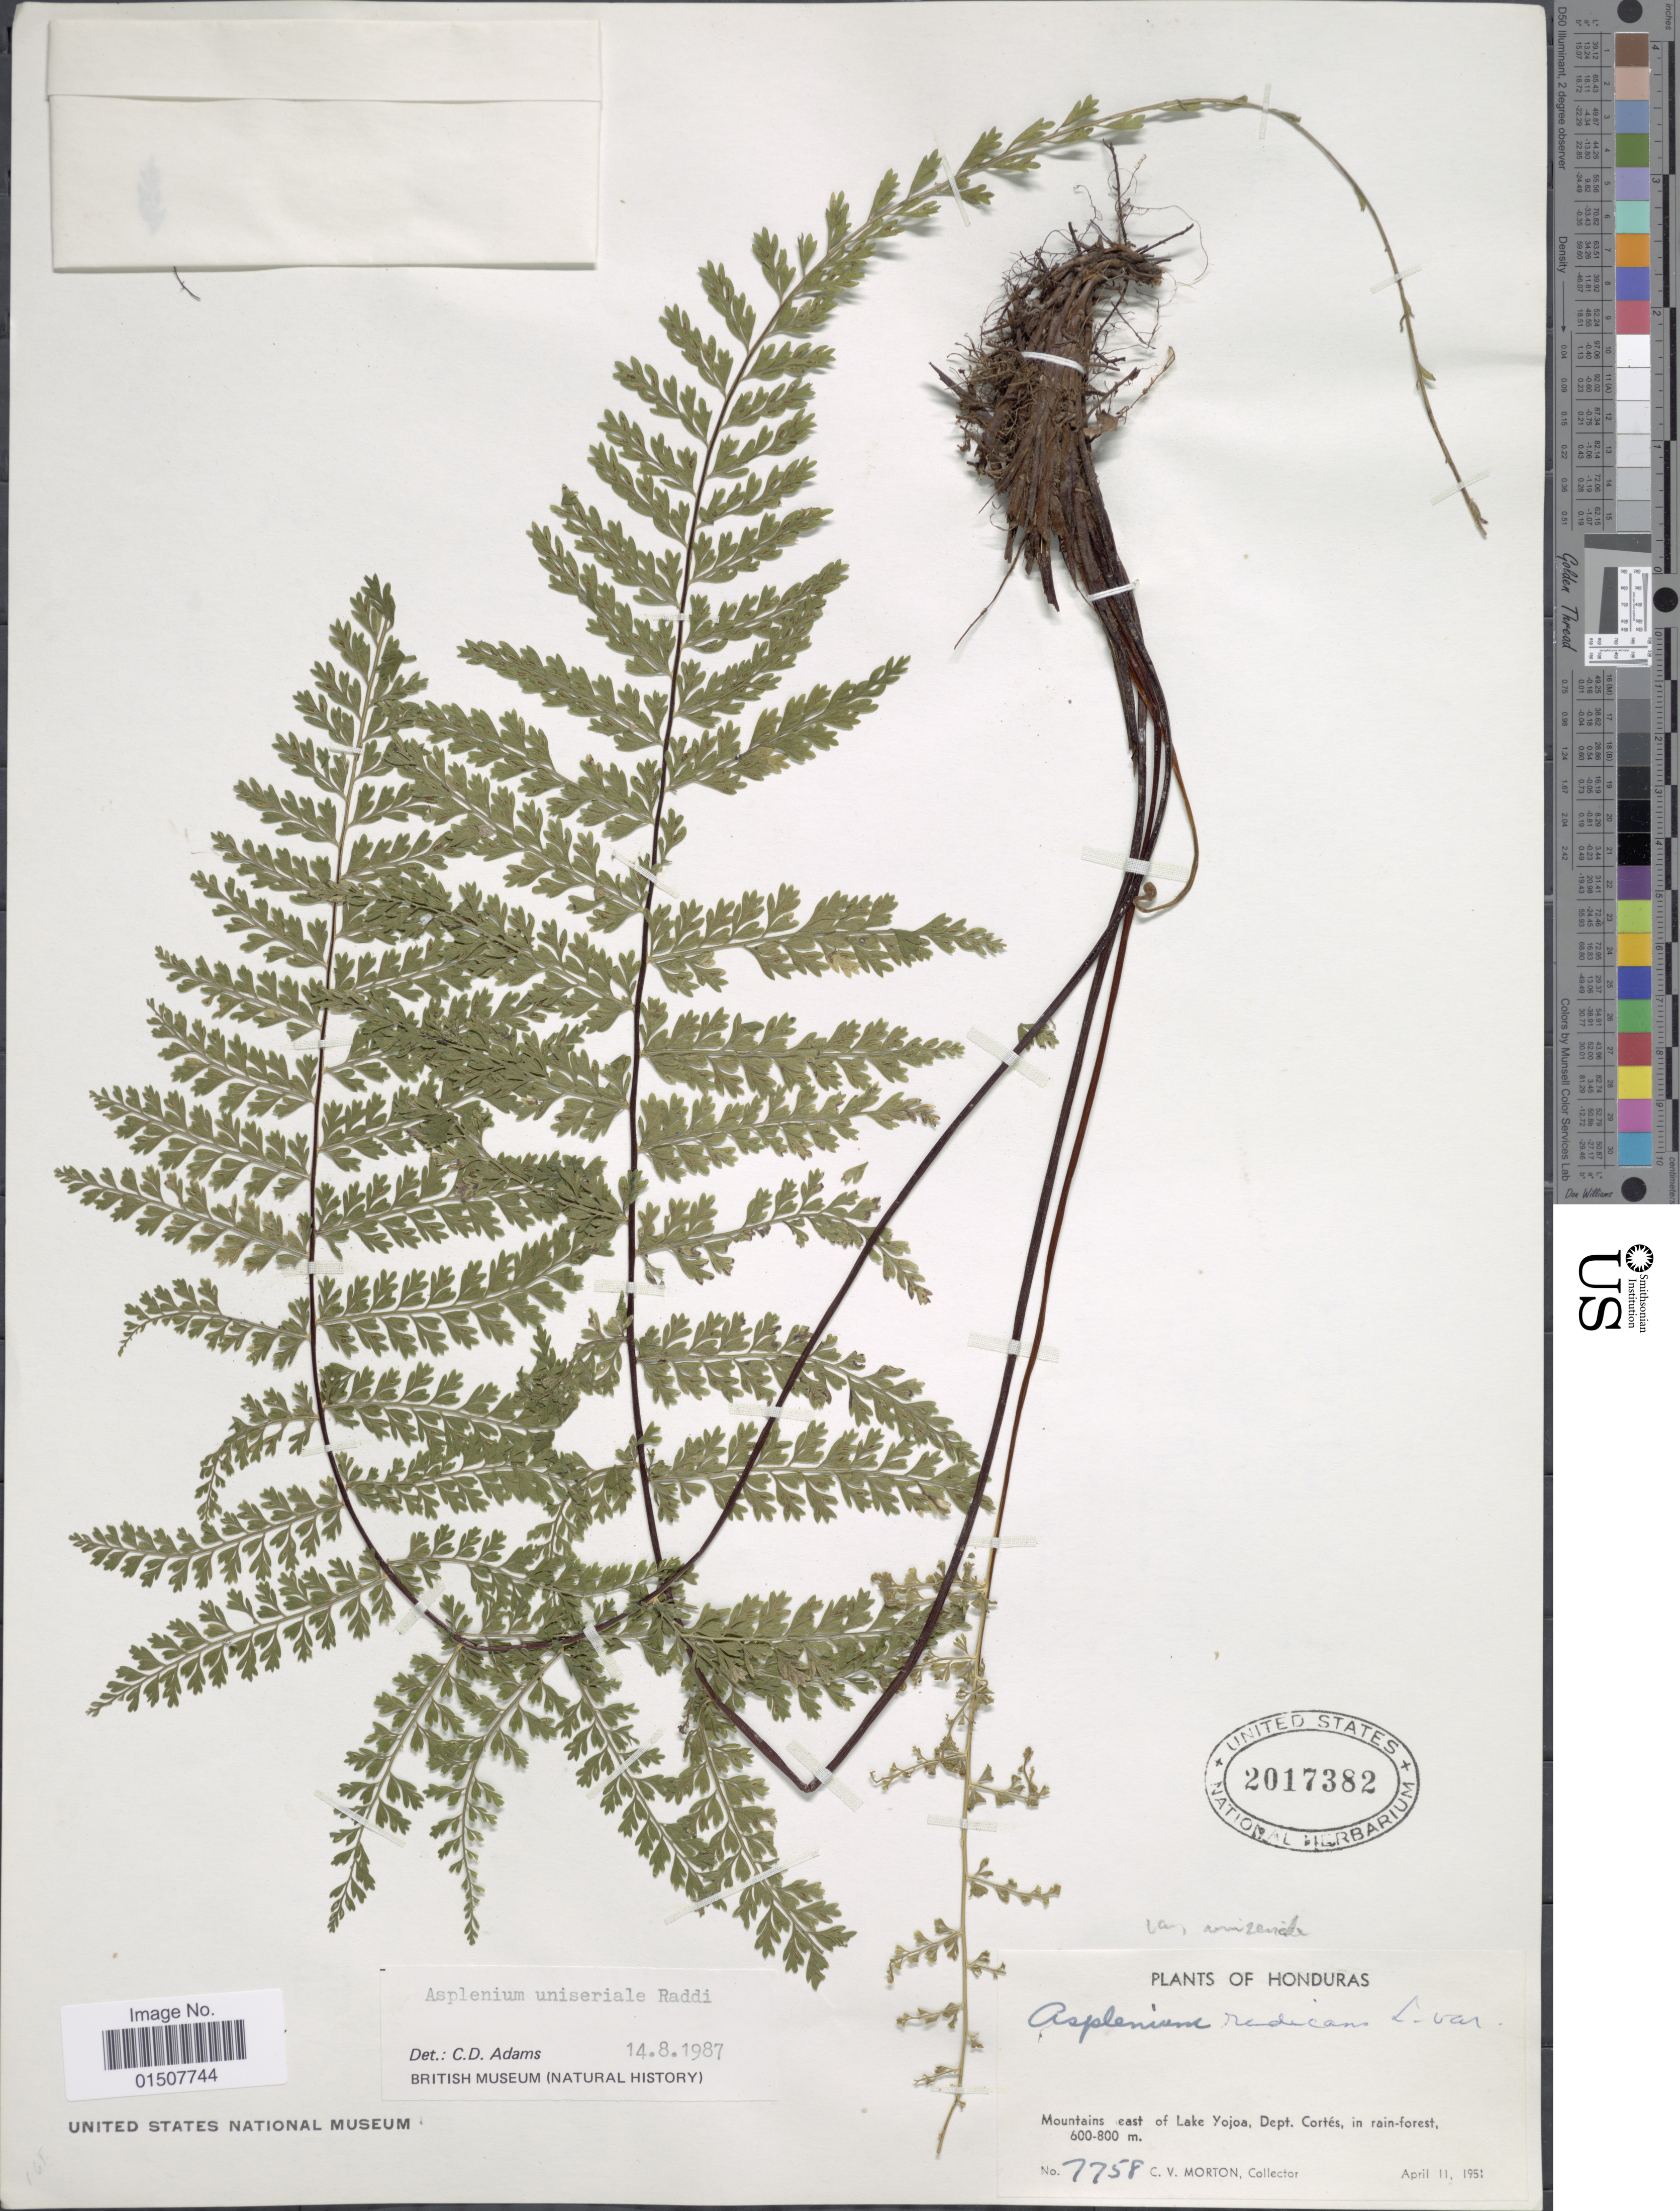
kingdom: Plantae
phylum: Tracheophyta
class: Polypodiopsida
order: Polypodiales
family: Aspleniaceae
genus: Asplenium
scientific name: Asplenium radicans var. uniserale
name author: (Raddi) L.D. Gómez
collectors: C. V. Morton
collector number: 7758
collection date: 1951-04-11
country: Honduras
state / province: Cortés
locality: Mountains east of Lake Yojoa, Dept. Cortes. in rain-forest.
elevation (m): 600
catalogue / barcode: US 2017382